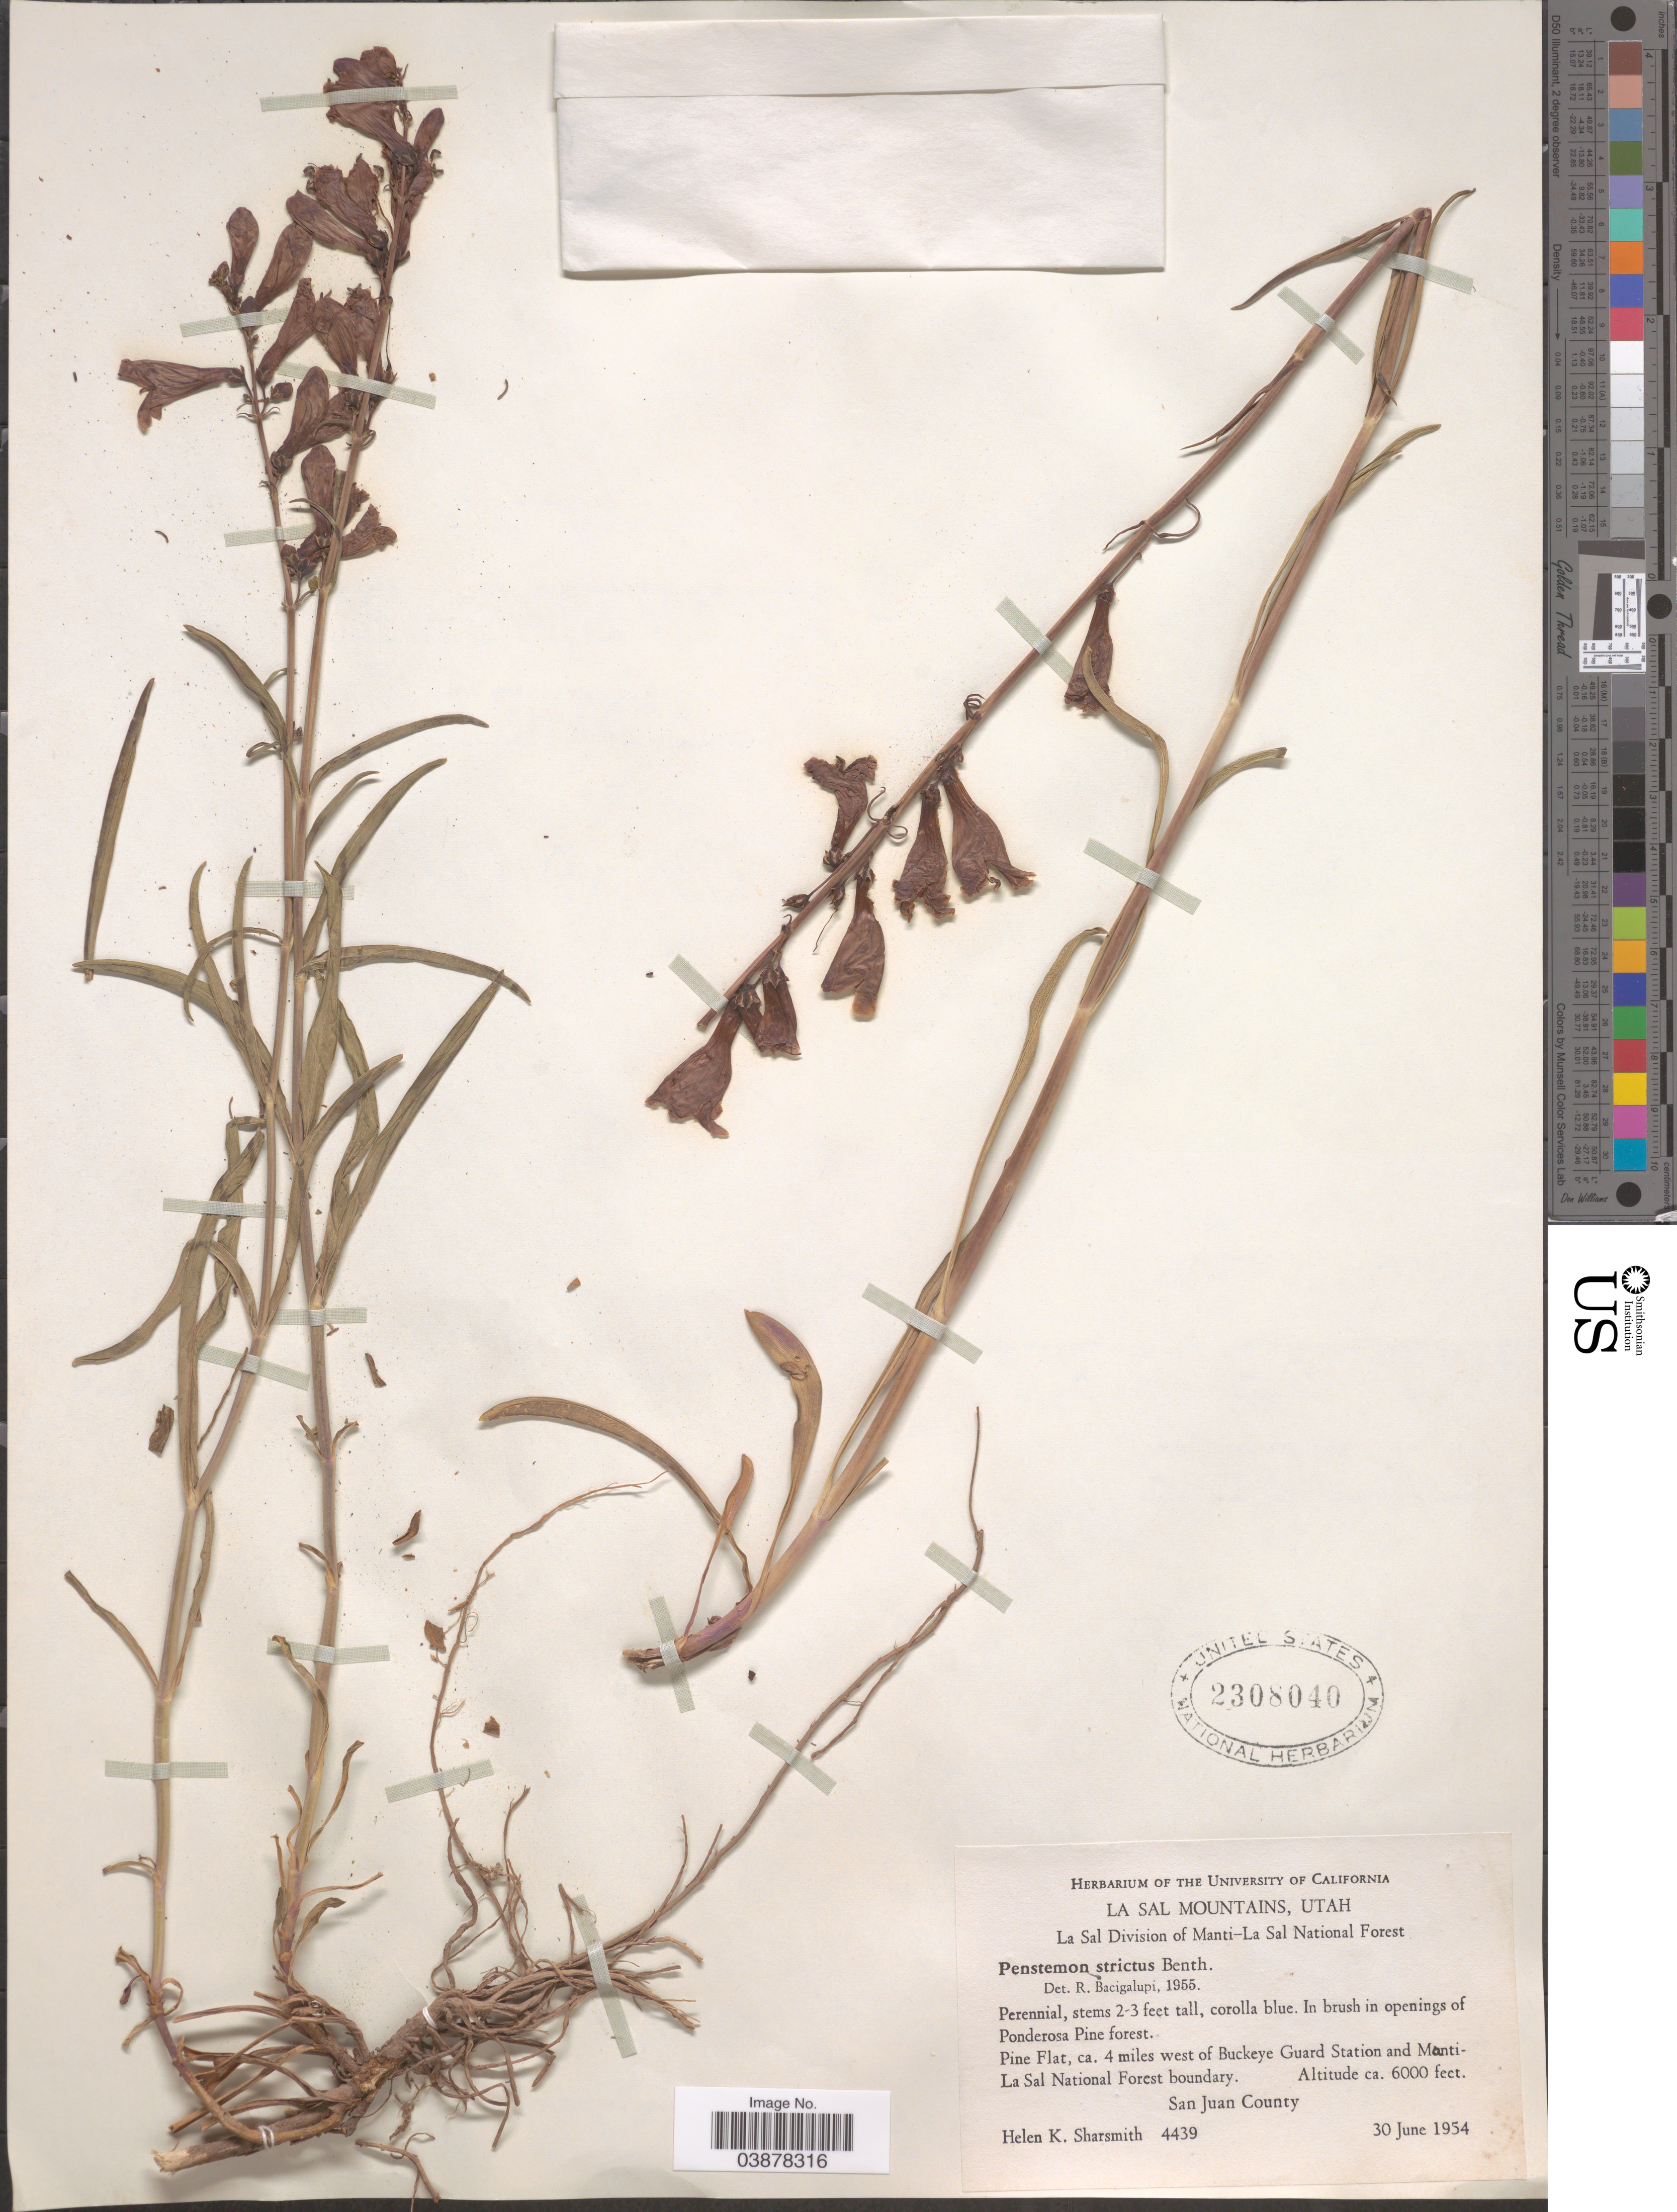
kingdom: Plantae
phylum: Tracheophyta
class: Magnoliopsida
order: Lamiales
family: Plantaginaceae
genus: Penstemon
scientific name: Penstemon strictus subsp. strictus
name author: Benth.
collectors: H. Sharsmith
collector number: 4439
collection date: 1954-06-30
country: United States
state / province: Utah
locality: La Sal Mountains. La Sal Division of Manti-La Sal National Forest. Pine Flat, ca. 4 miles west of Buckeye Guard Station and Manti-La Sal National Forest boundary. San Juan County.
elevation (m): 1829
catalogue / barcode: US 2308040